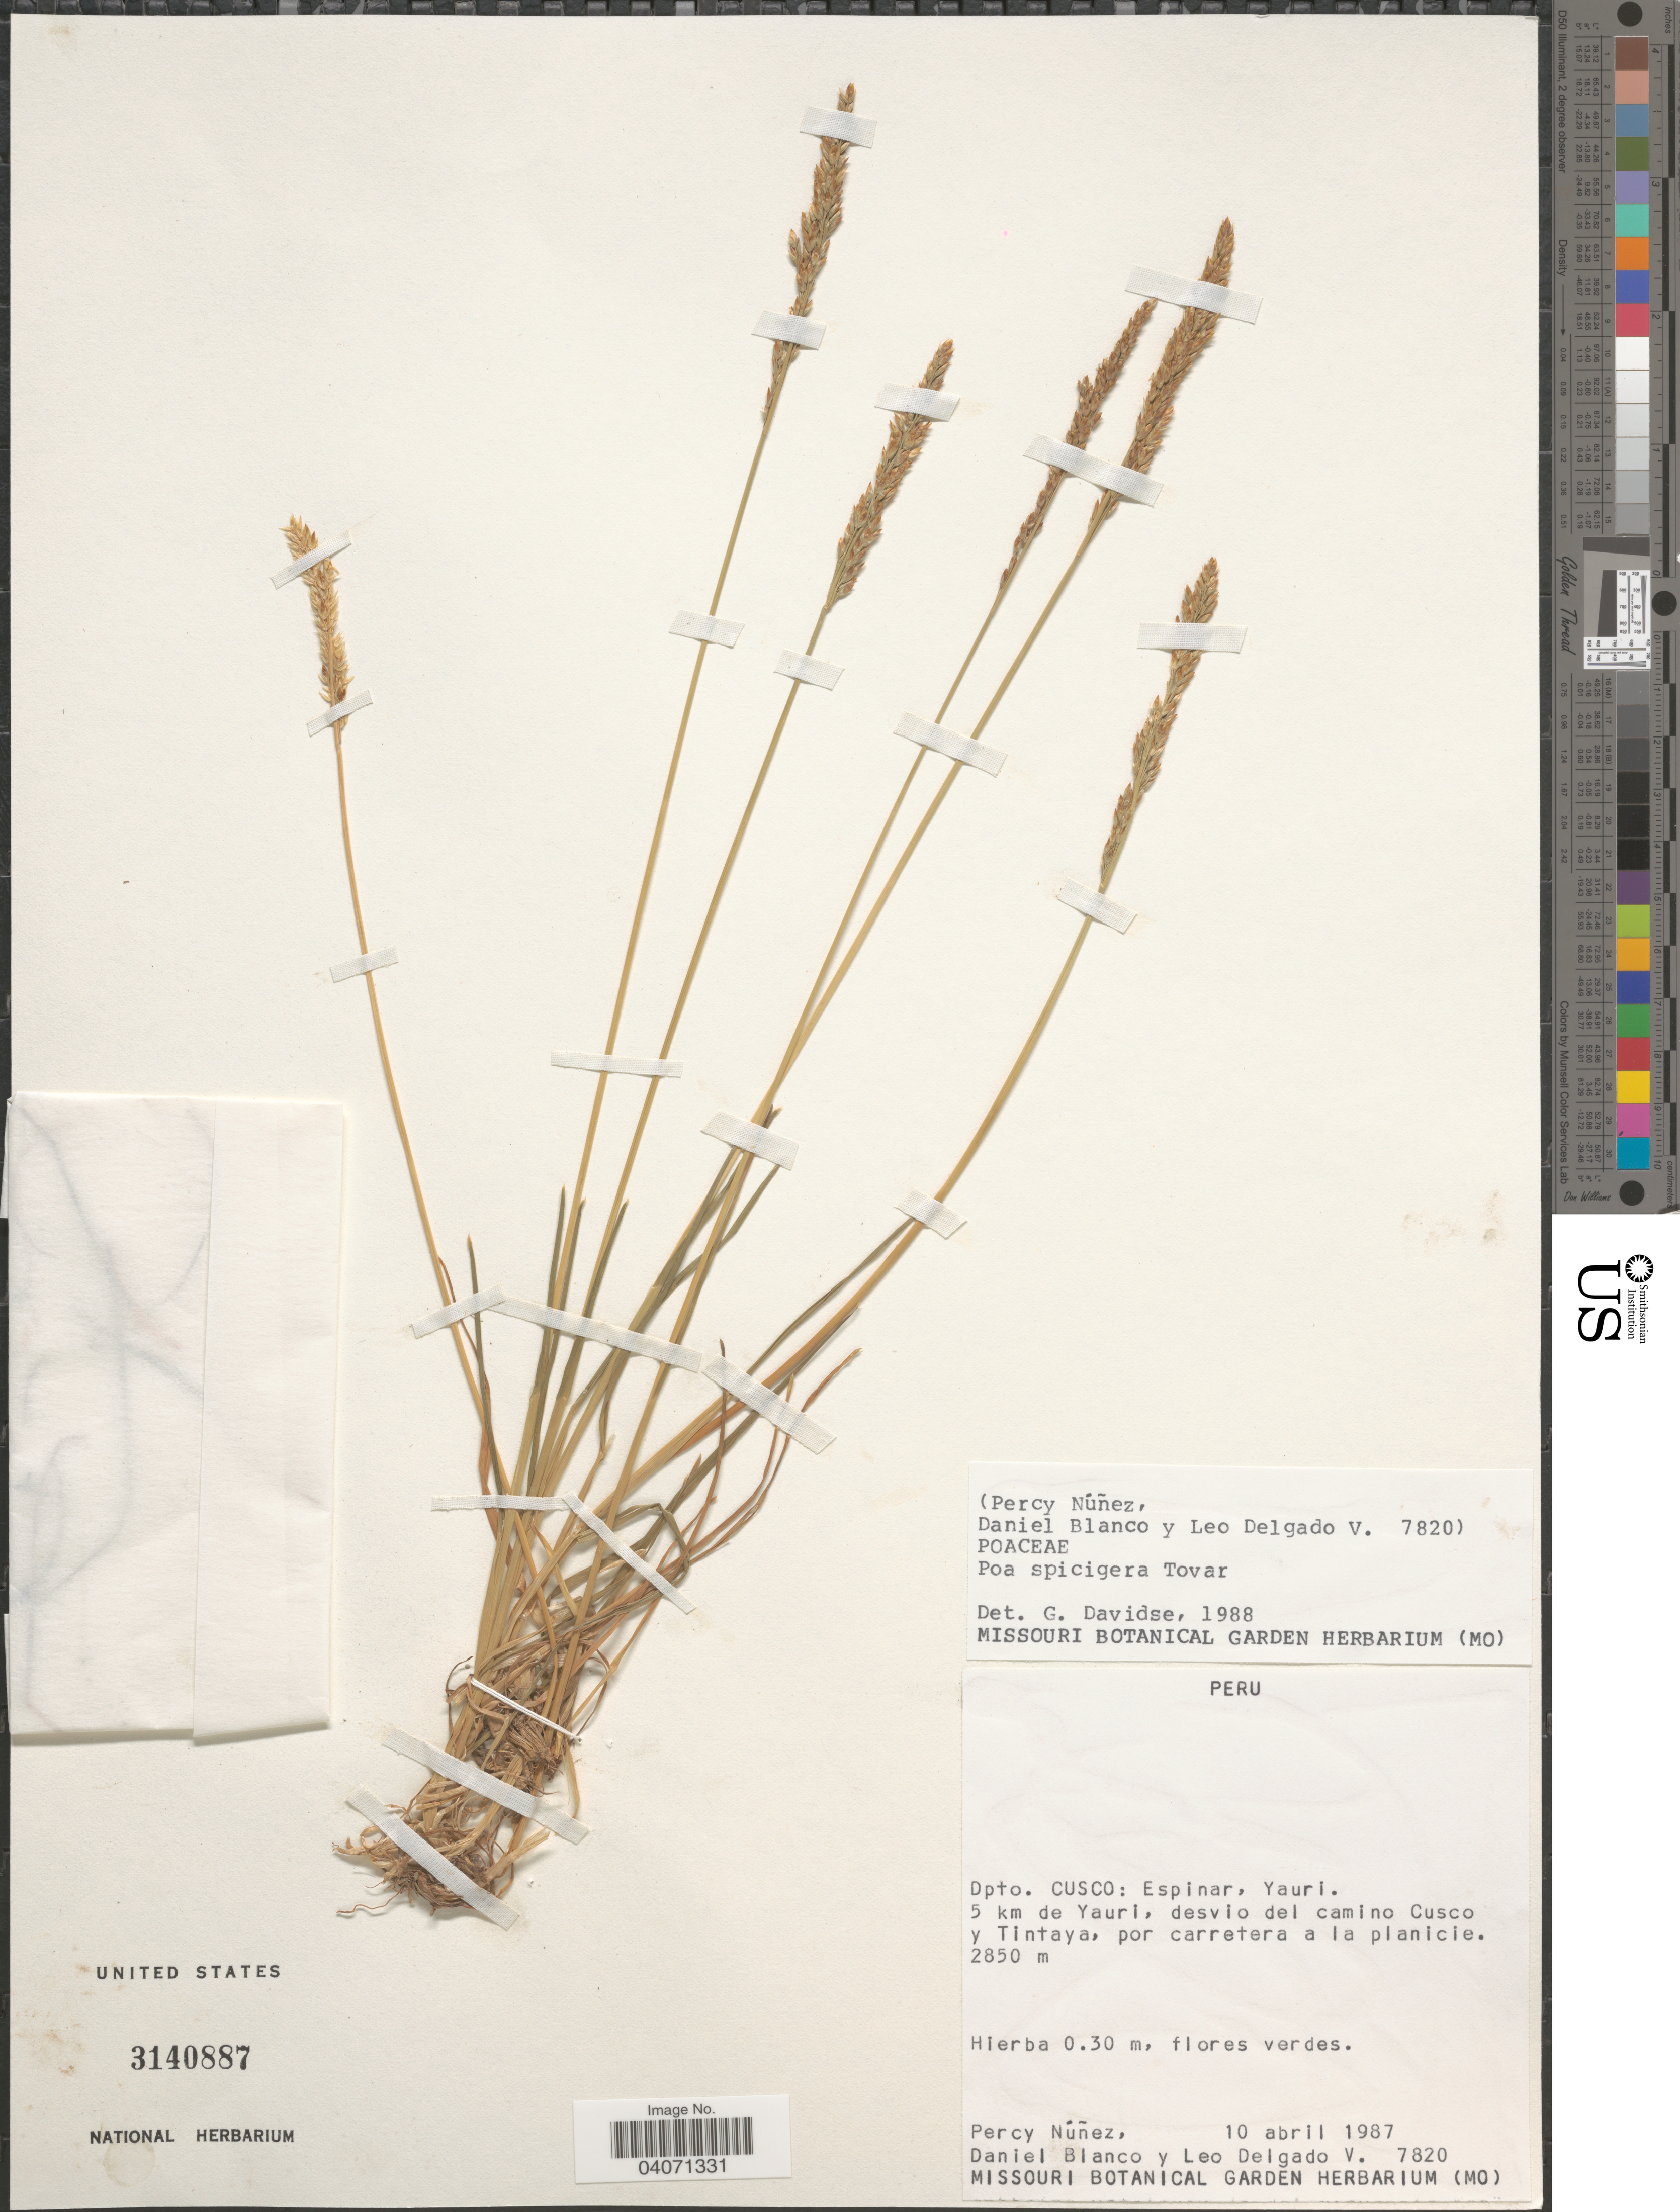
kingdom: Plantae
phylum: Tracheophyta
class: Liliopsida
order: Poales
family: Poaceae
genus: Poa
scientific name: Poa spicigera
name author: Tovar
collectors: P. Nuñez V., D. Blanco & L. Delgado V.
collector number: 7820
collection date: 1987-04-10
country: Peru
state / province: Cusco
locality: Dpto. Cusco: Espinar, Yauri. 5 km de Yauri, desvio del camino Cusco y Tintaya, por carretera a la planicie.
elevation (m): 2850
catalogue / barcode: US 3140887